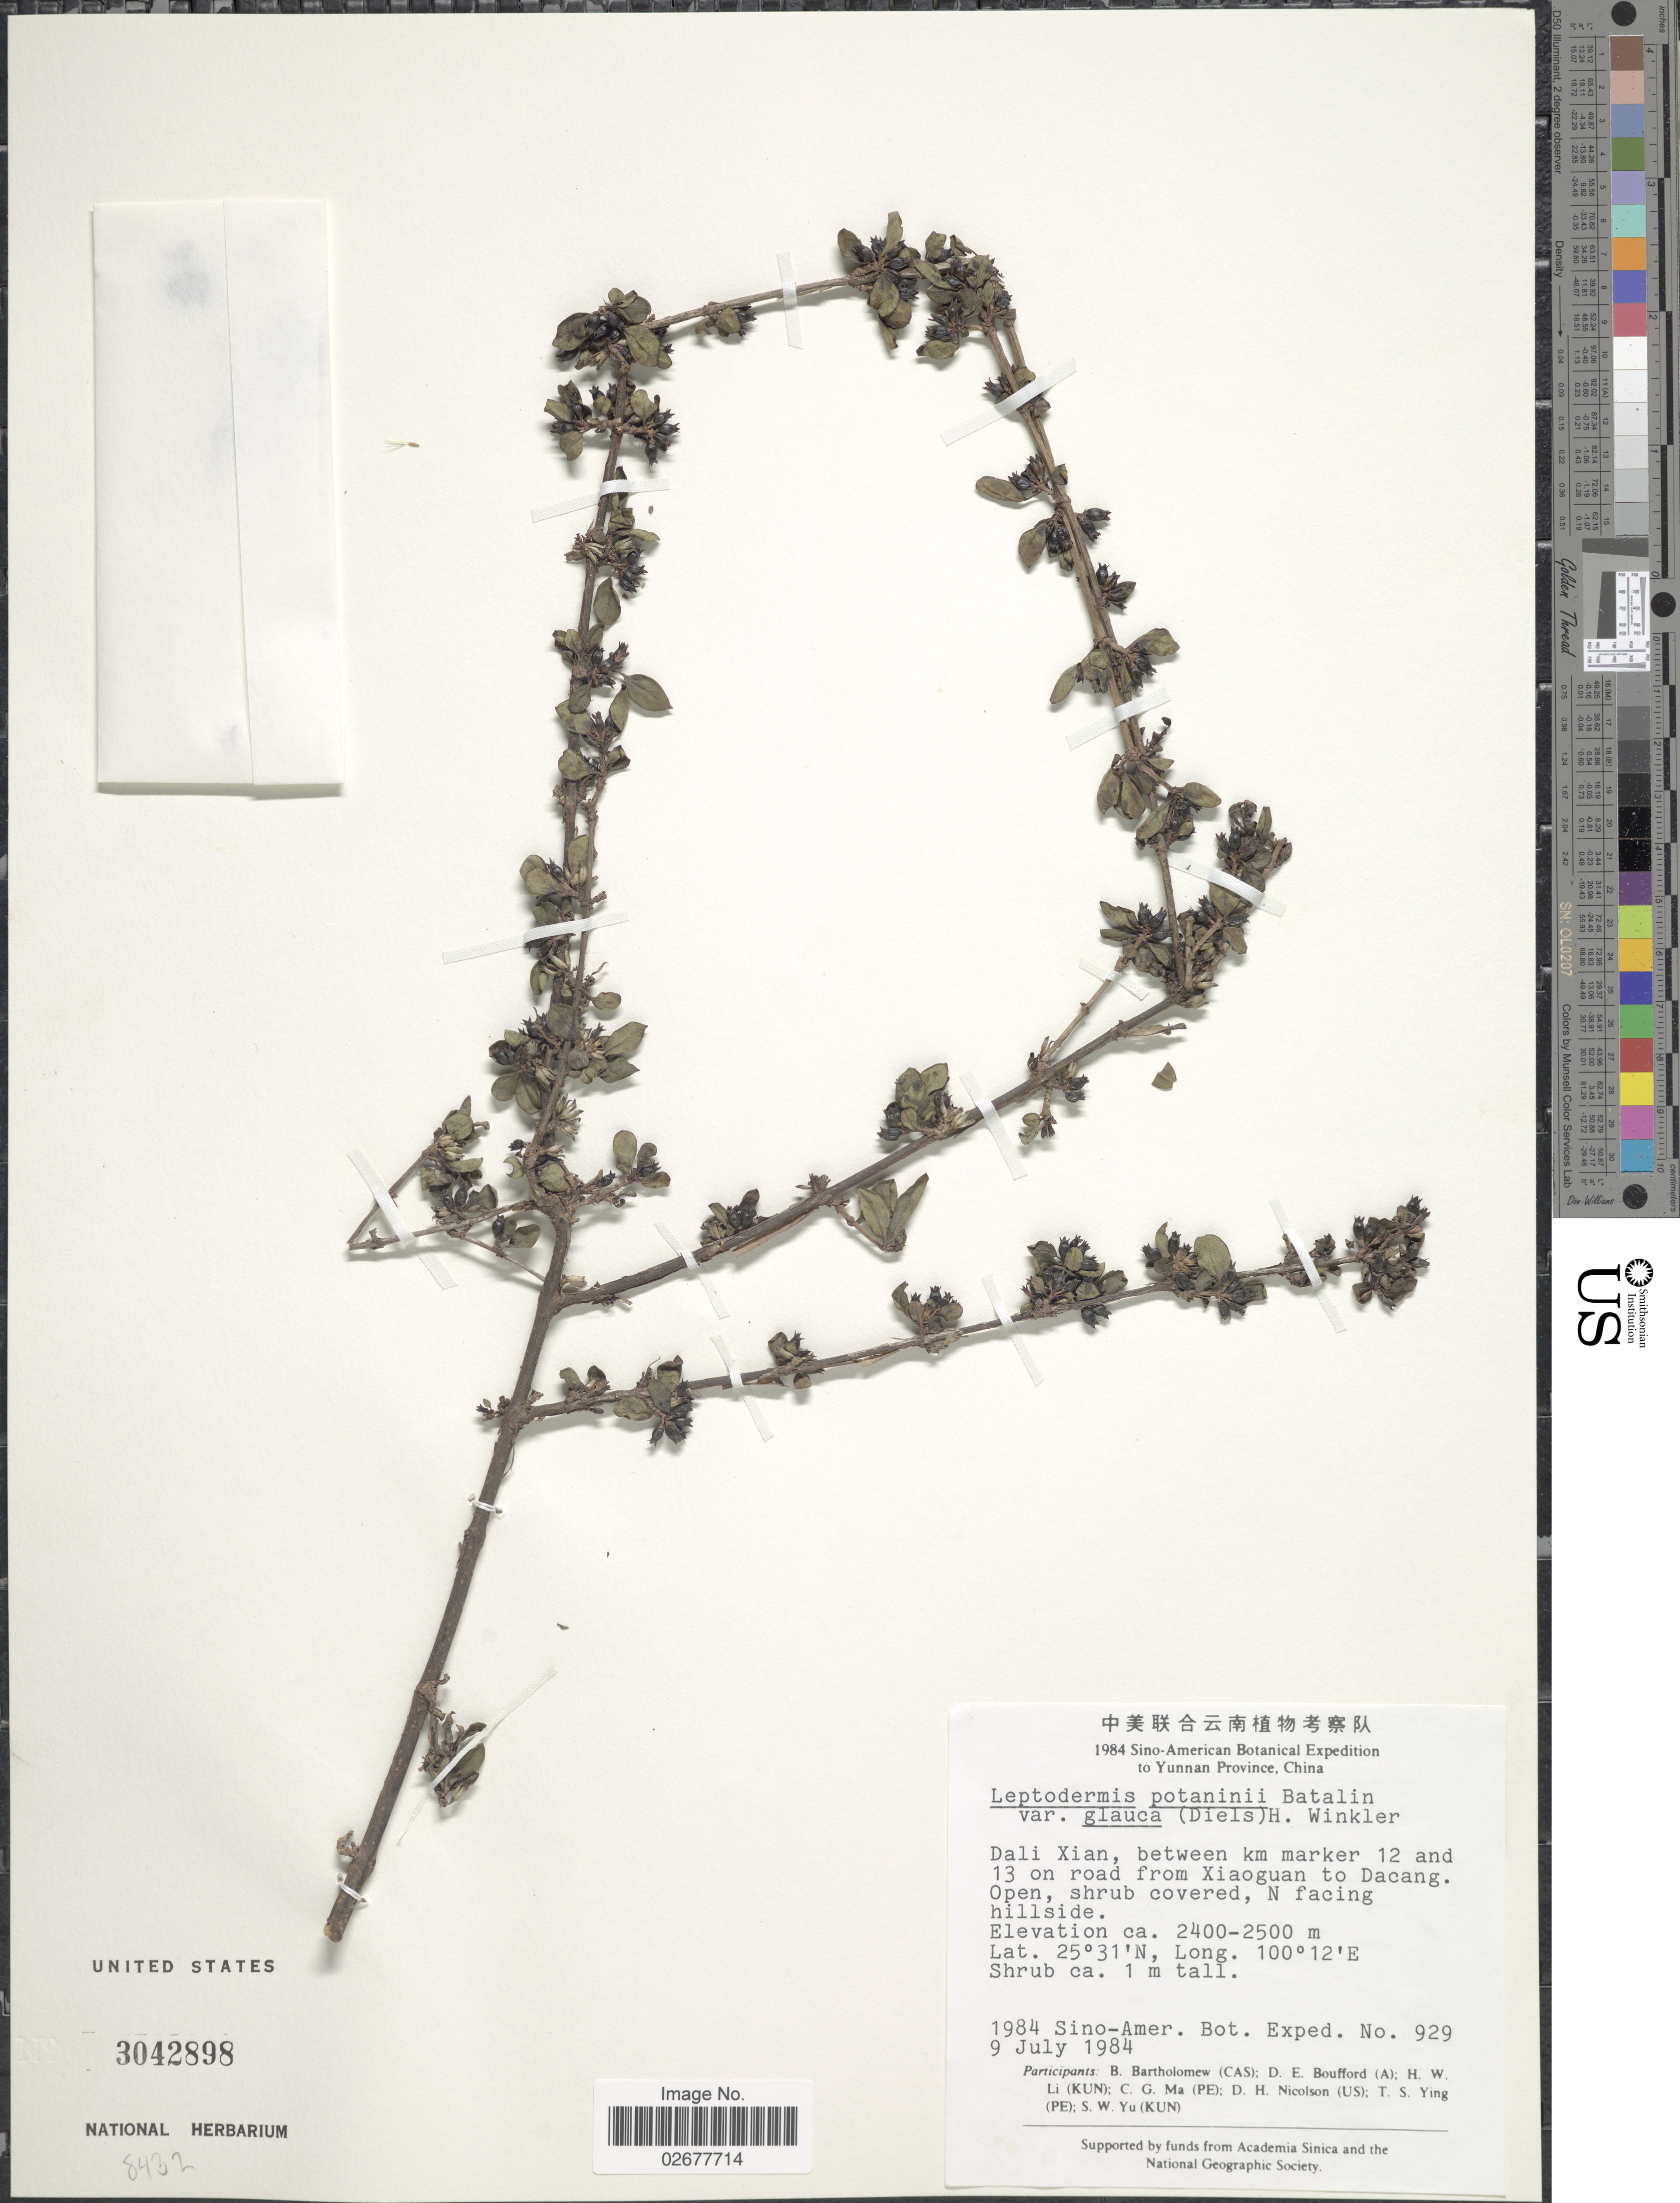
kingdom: Plantae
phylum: Tracheophyta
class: Magnoliopsida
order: Gentianales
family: Rubiaceae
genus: Leptodermis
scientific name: Leptodermis potanini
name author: Batalin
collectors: Sino-Amer. Bot. Exped. 1984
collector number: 929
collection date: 1984-07-09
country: China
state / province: Yunnan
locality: Dali Xian, between km marker 12 and 13 on road from Xiaoguan to Dacang.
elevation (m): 2400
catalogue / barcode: US 3042898